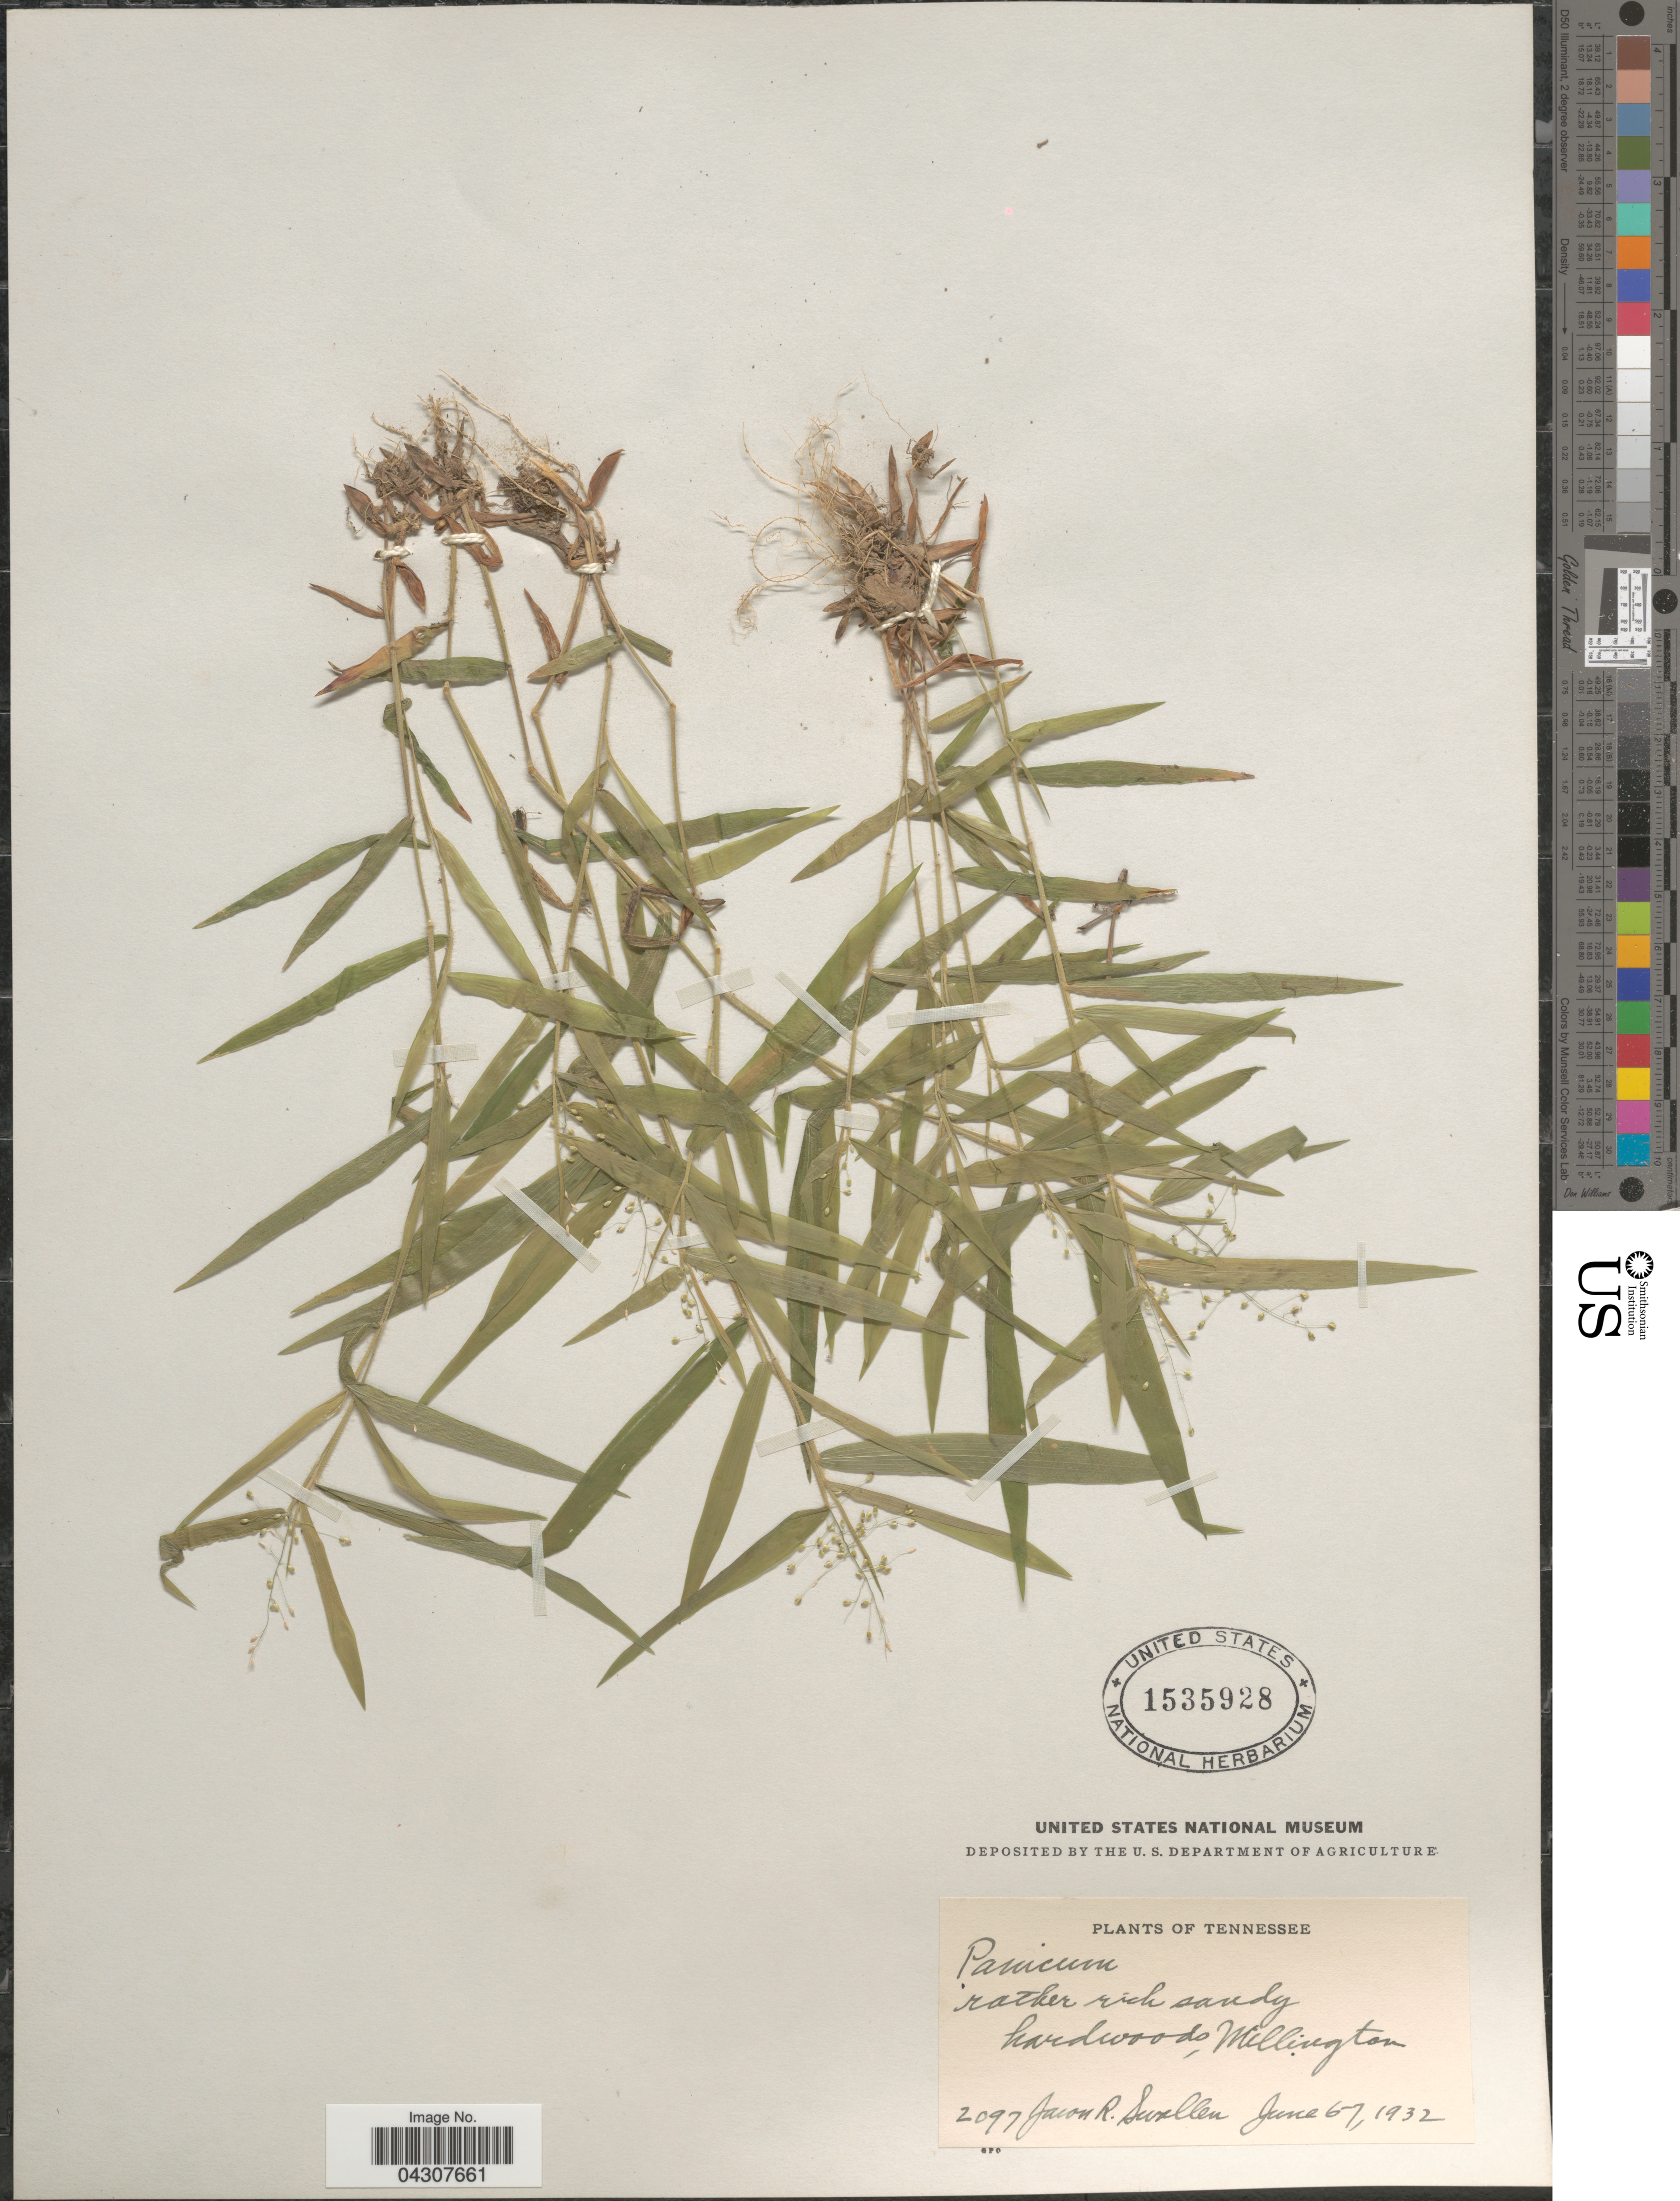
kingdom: Plantae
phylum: Tracheophyta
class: Liliopsida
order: Poales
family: Poaceae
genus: Dichanthelium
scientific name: Dichanthelium acuminatum var. acuminatum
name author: (Sw.) Gould & C.A. Clark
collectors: J. R. Swallen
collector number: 2097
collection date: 1932-06-06/1932-06-07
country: United States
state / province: Tennessee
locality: Millington.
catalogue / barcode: US 1535928